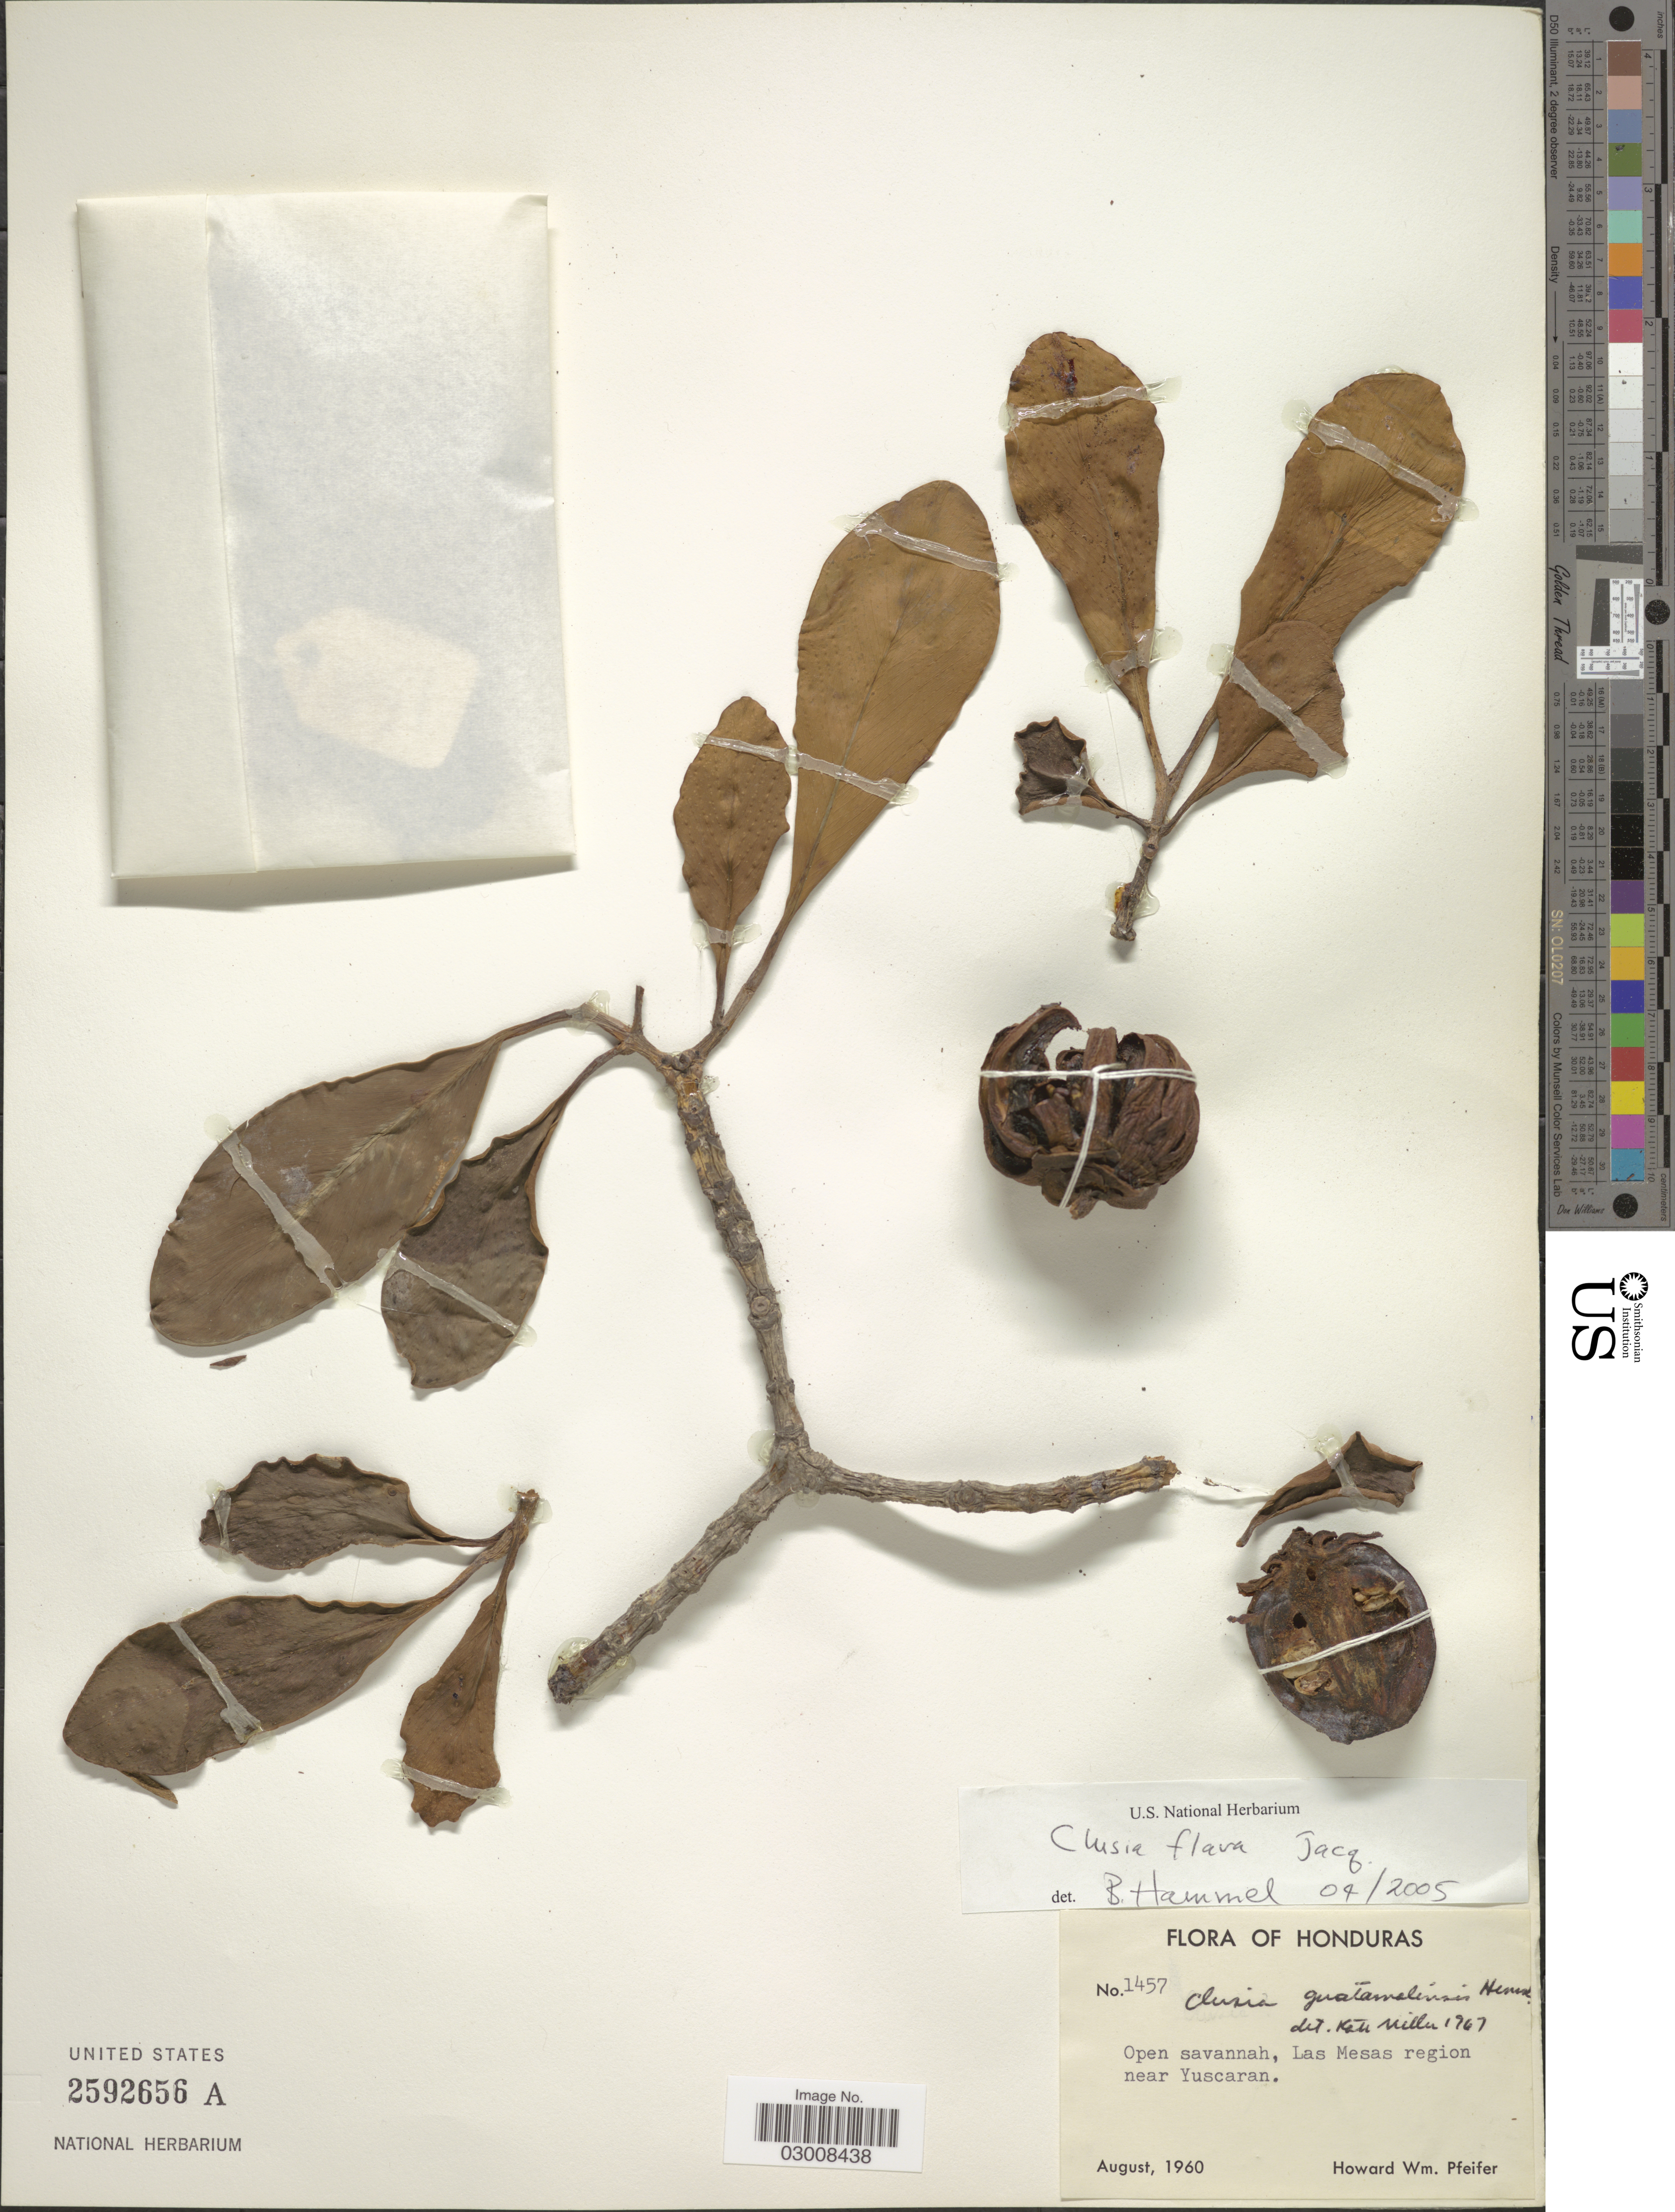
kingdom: Plantae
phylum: Tracheophyta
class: Magnoliopsida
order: Malpighiales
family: Clusiaceae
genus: Clusia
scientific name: Clusia flava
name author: Jacq.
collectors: H. W. Pfeifer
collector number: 1457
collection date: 1960-08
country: Honduras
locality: Open savannah, Las Mesas region near Yuscaran.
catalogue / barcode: US 2592656A